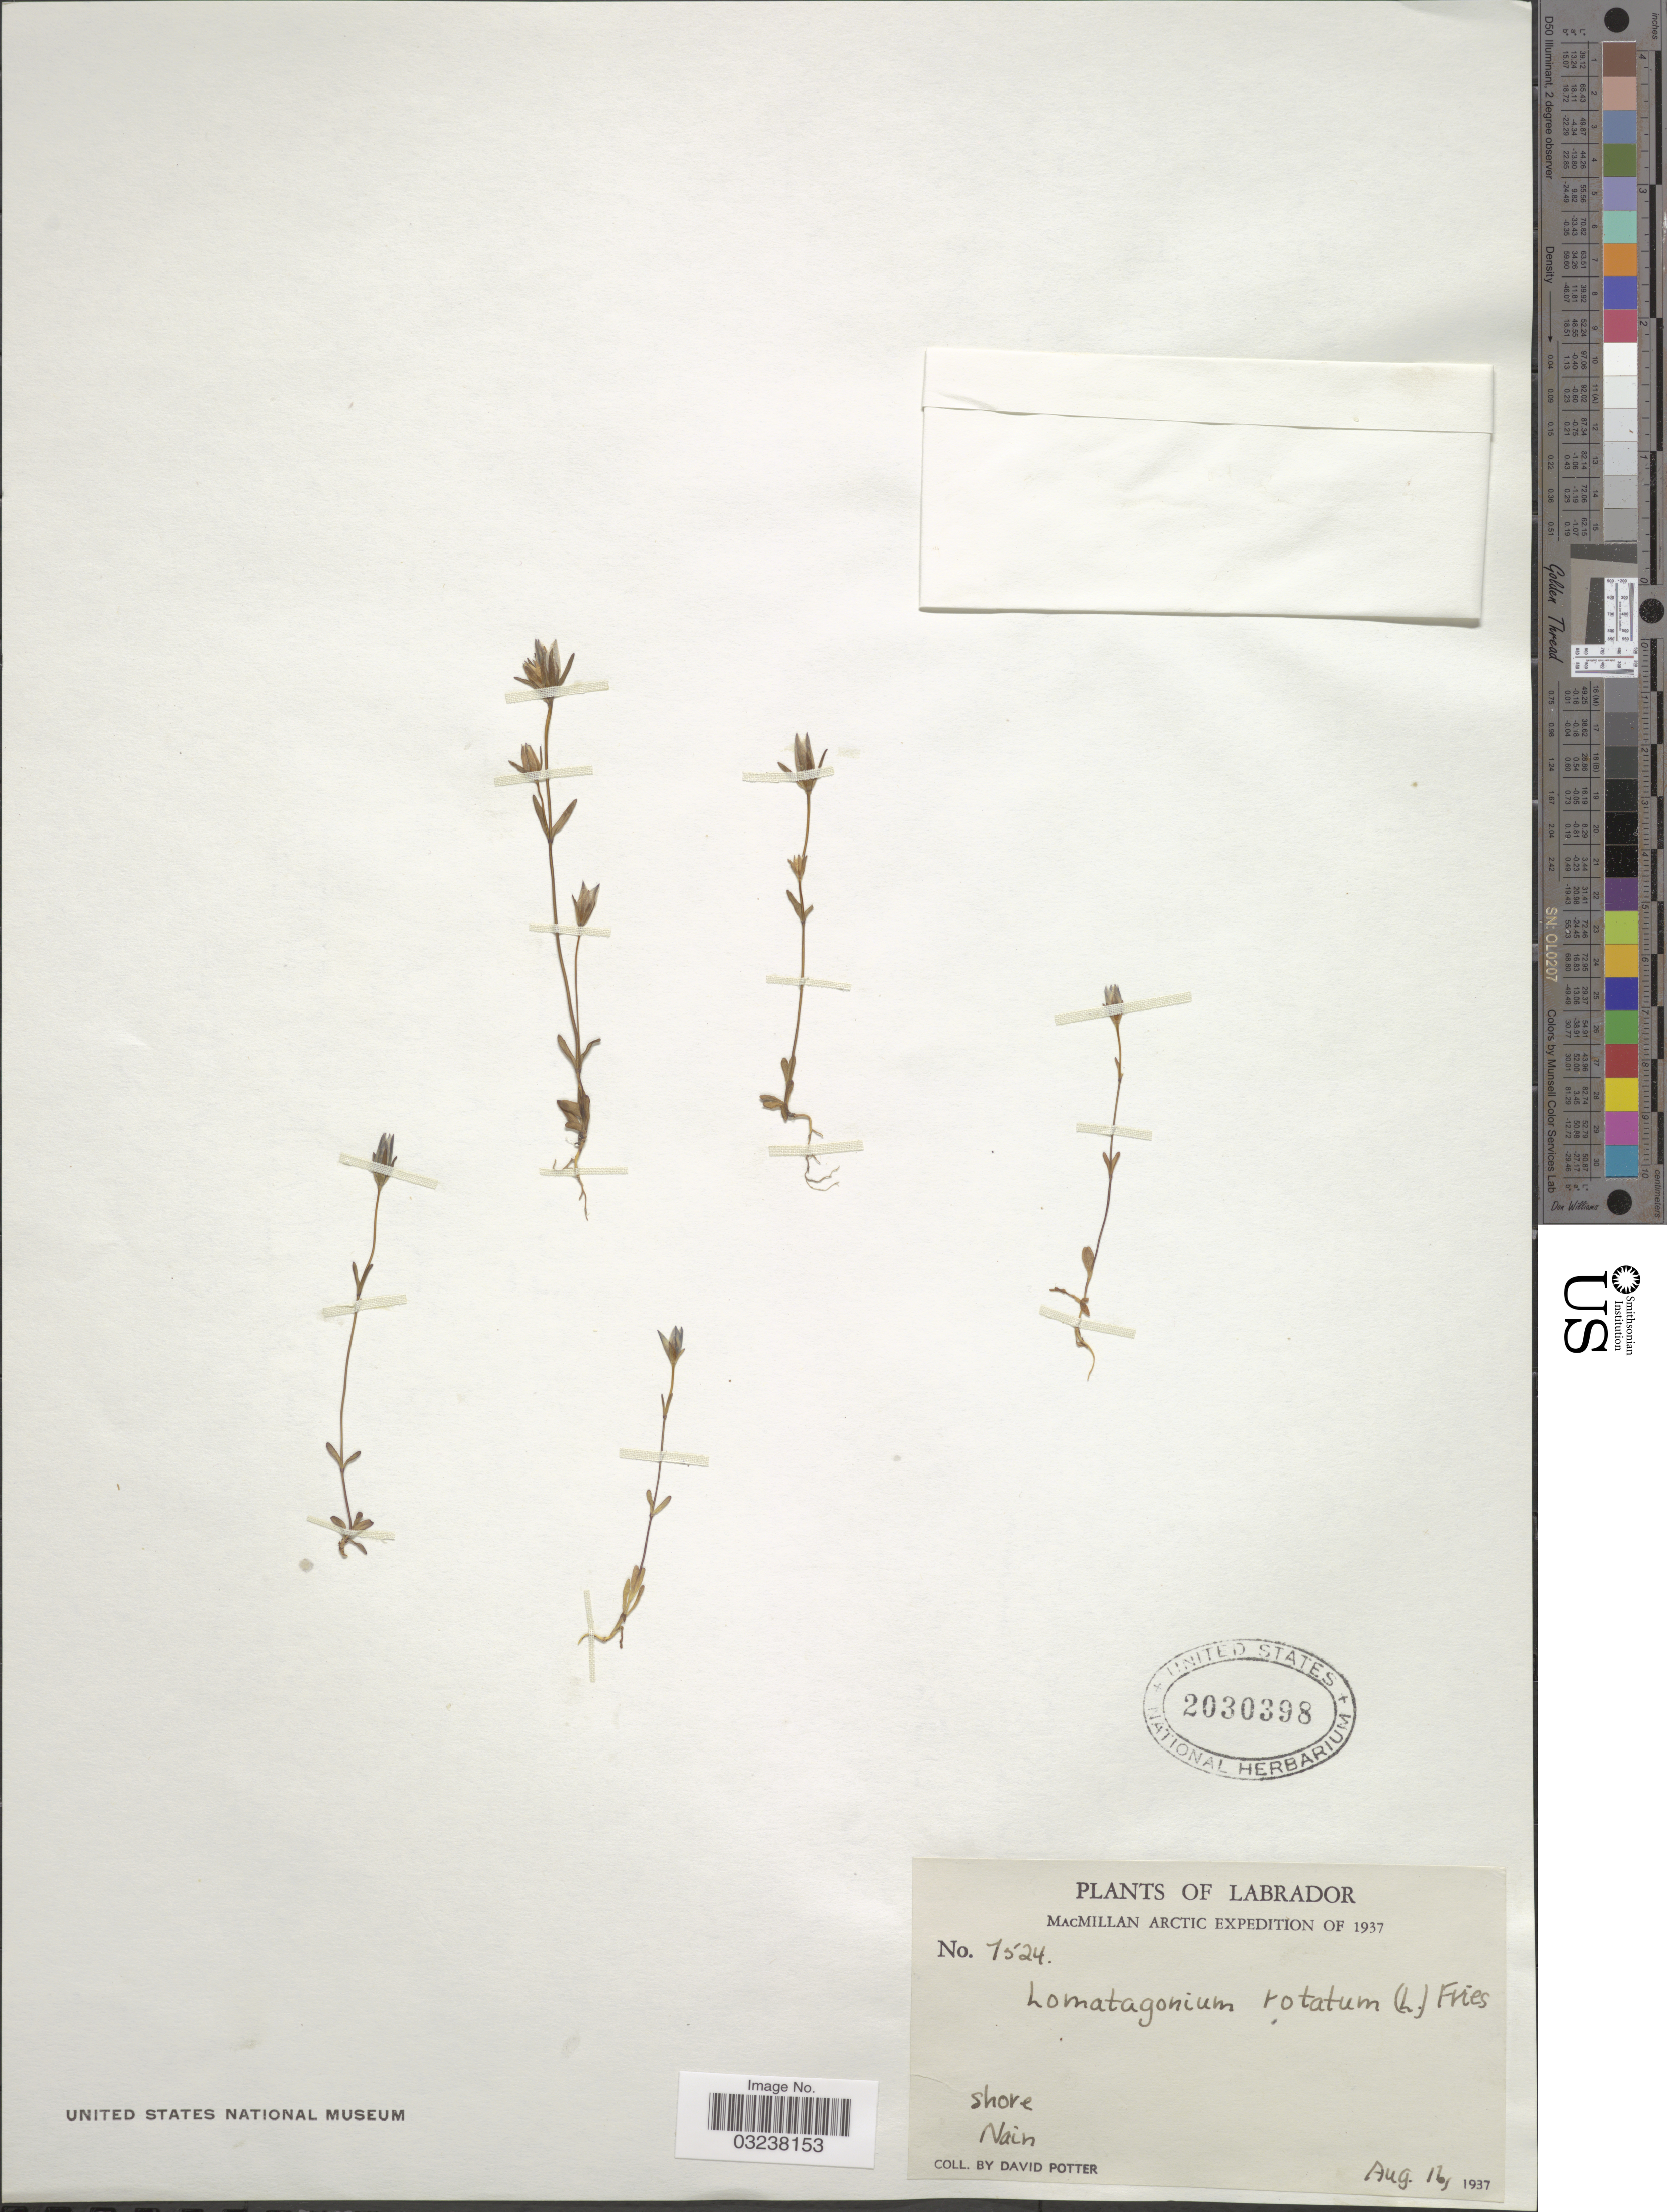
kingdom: Plantae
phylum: Tracheophyta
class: Magnoliopsida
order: Gentianales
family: Gentianaceae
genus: Lomatogonium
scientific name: Lomatogonium rotatum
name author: (L.) Fr.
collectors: D. Potter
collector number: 7524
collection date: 1937-08-16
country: Canada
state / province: Newfoundland and Labrador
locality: Labrador. Shore. Nain.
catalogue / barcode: US 2030398